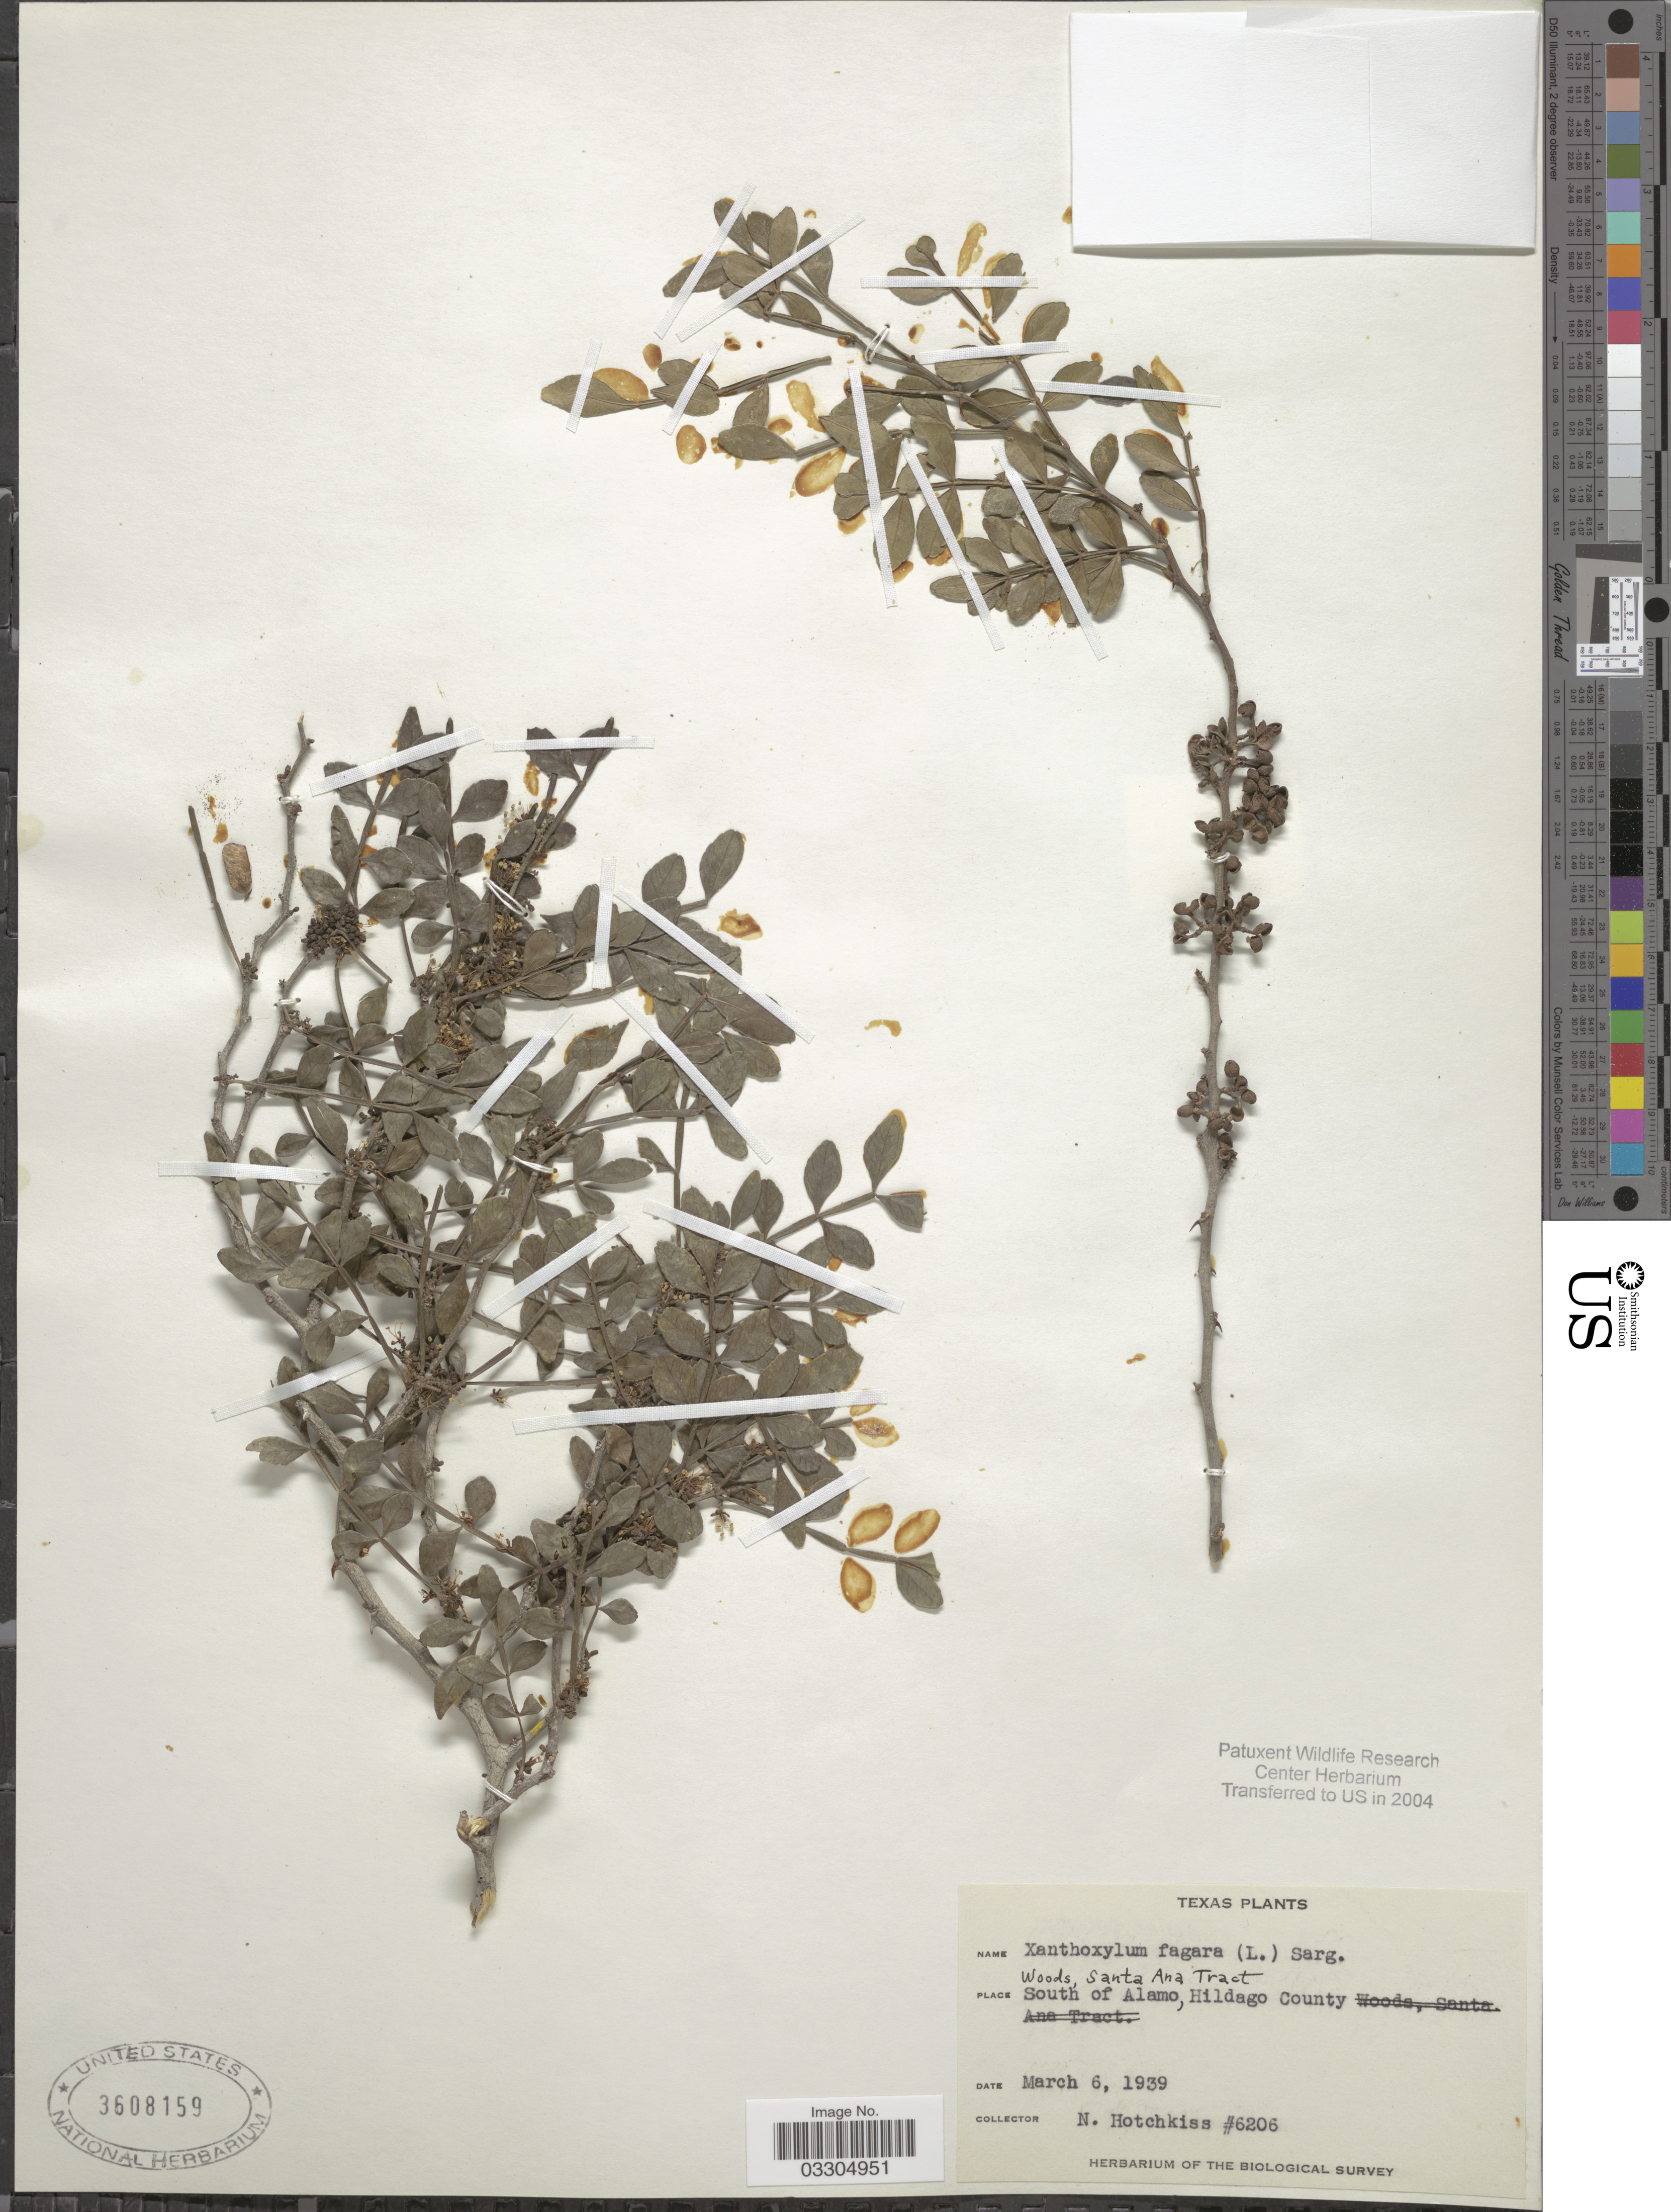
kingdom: Plantae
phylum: Tracheophyta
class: Magnoliopsida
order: Sapindales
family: Rutaceae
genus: Zanthoxylum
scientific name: Zanthoxylum fagara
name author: (L.) Sarg.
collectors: N. Hotchkiss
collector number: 6206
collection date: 1939-03-06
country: United States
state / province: Texas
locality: Woods, Santa Ana Tract. South of Alamo, Hidalgo County.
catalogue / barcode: US 3608159